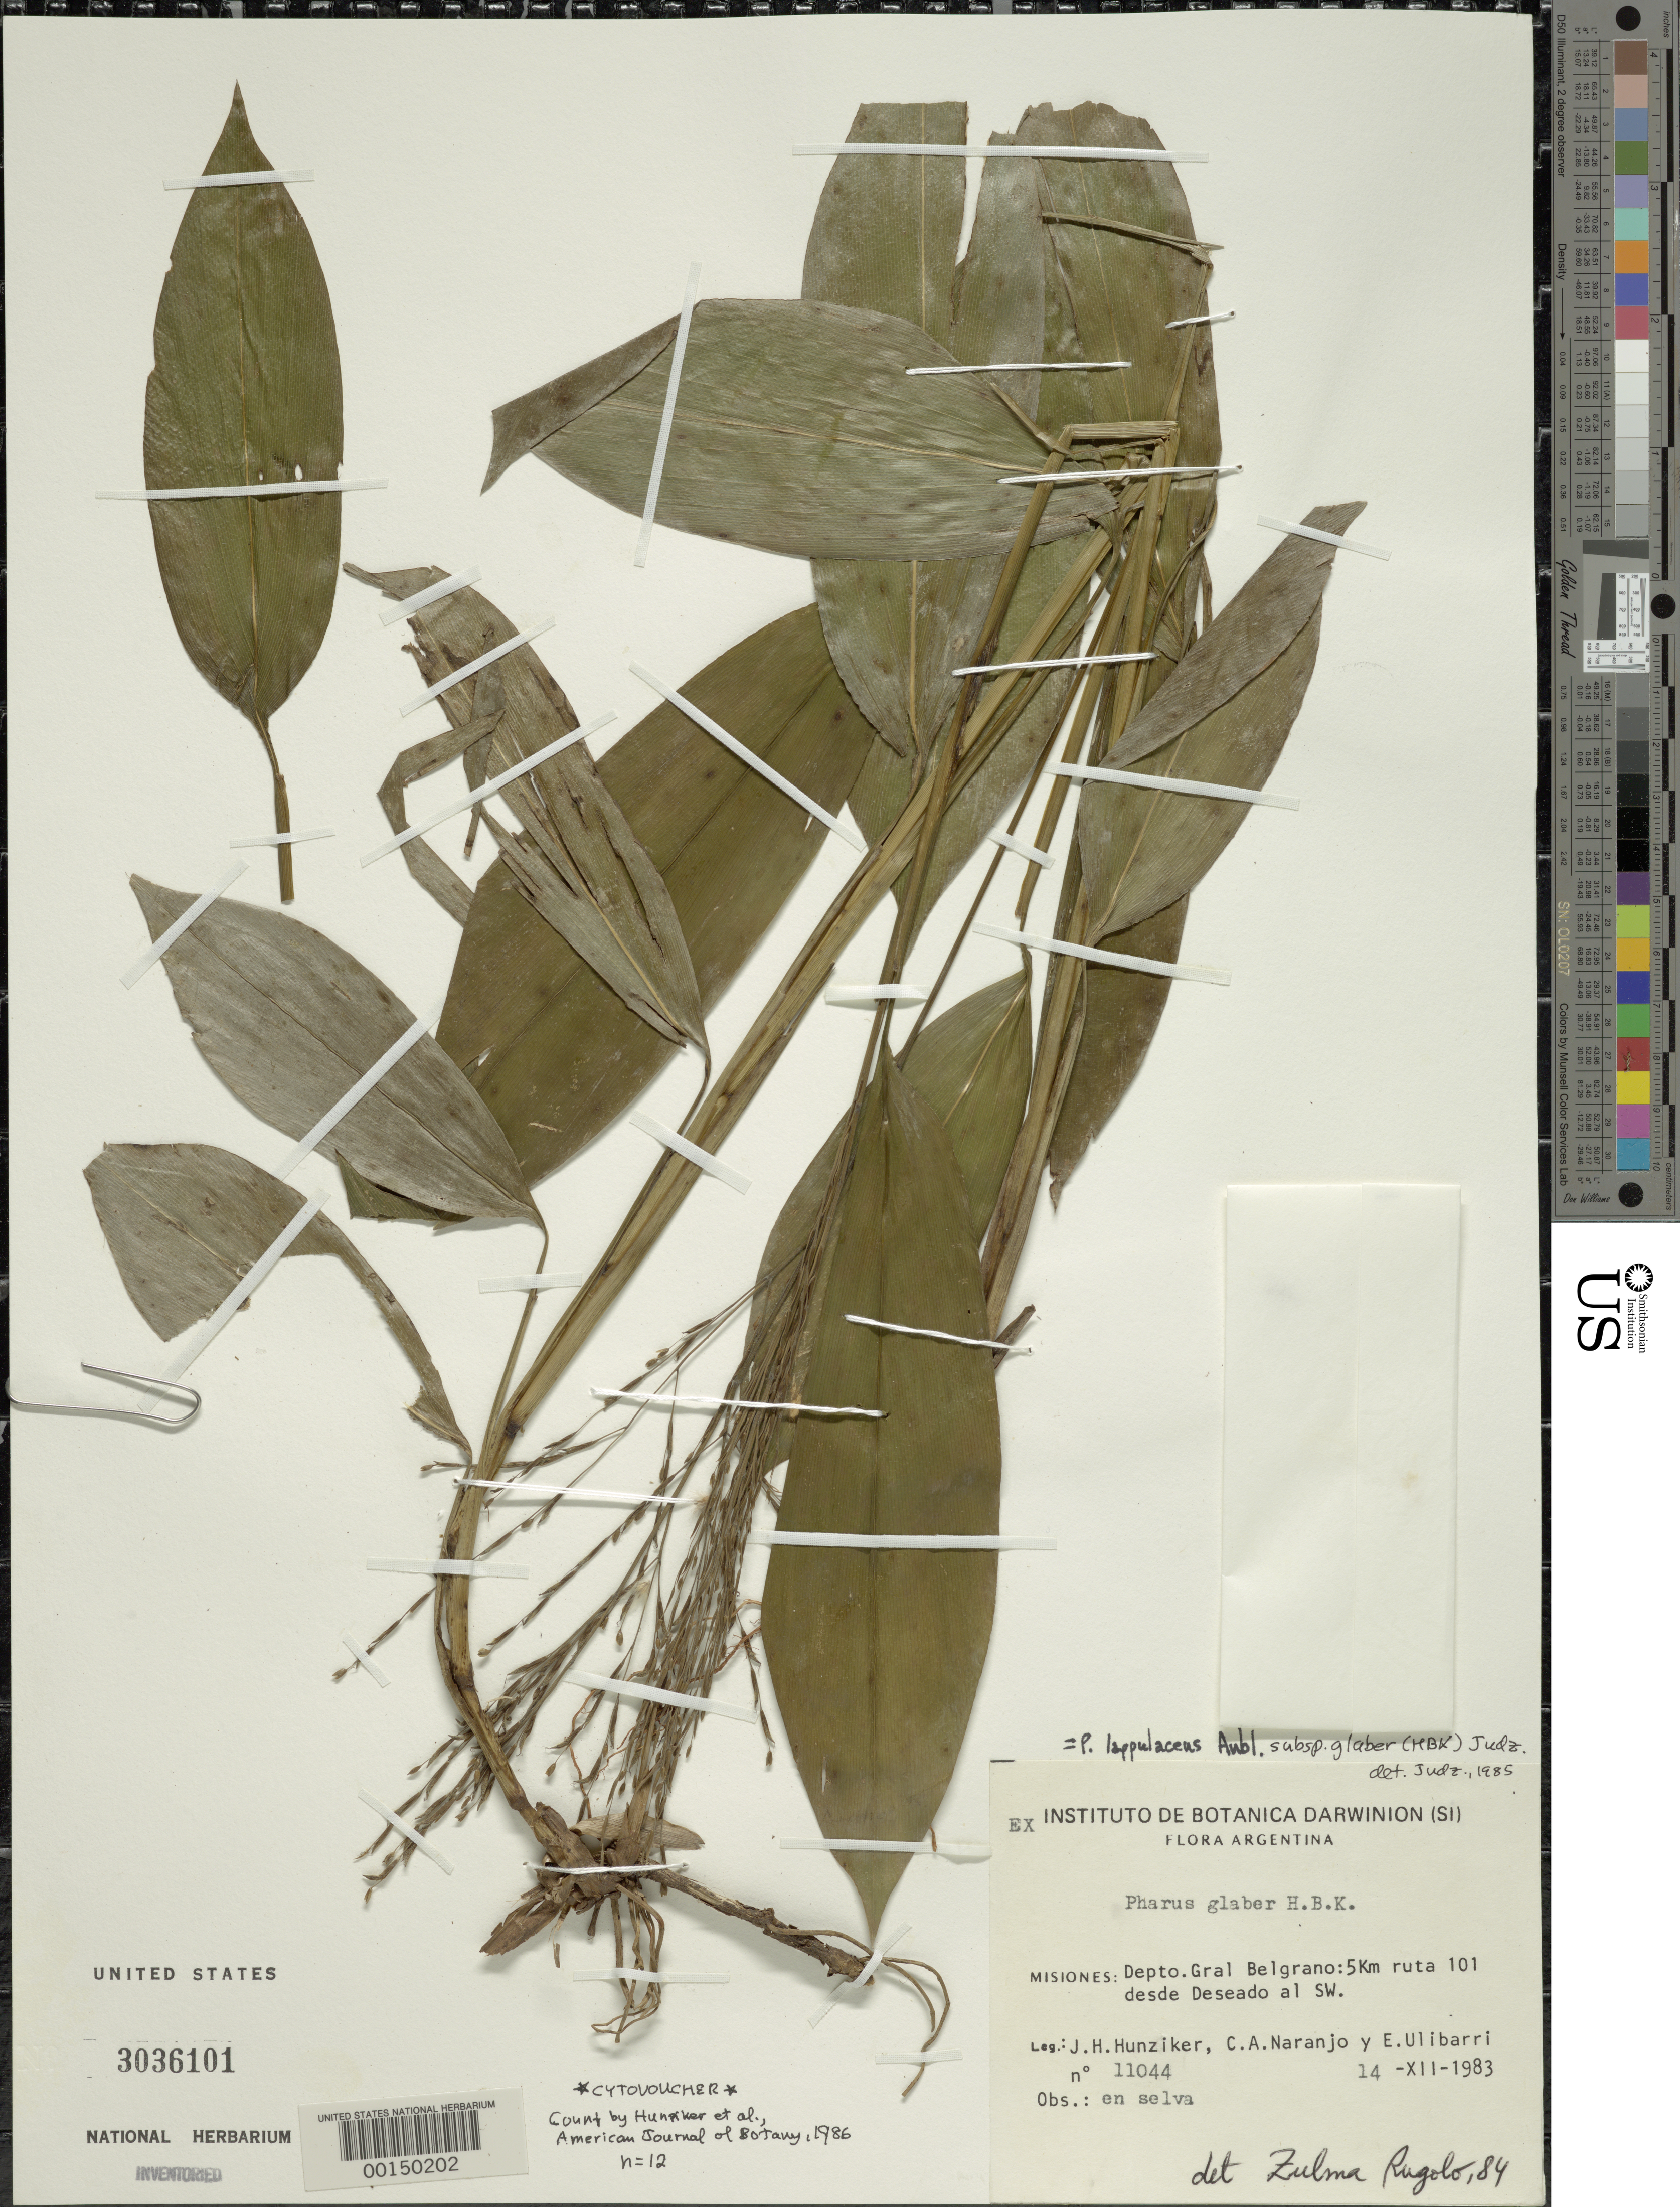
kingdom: Plantae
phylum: Tracheophyta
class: Liliopsida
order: Poales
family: Poaceae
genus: Pharus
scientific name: Pharus lappulaceus subsp. glaber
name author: (Kunth) Judz.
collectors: J. H. Hunziker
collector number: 11044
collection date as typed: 14 Jul 1983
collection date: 1983-07-14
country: Argentina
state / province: Misiones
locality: Gral Belgrano, Deseado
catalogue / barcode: US 3036101